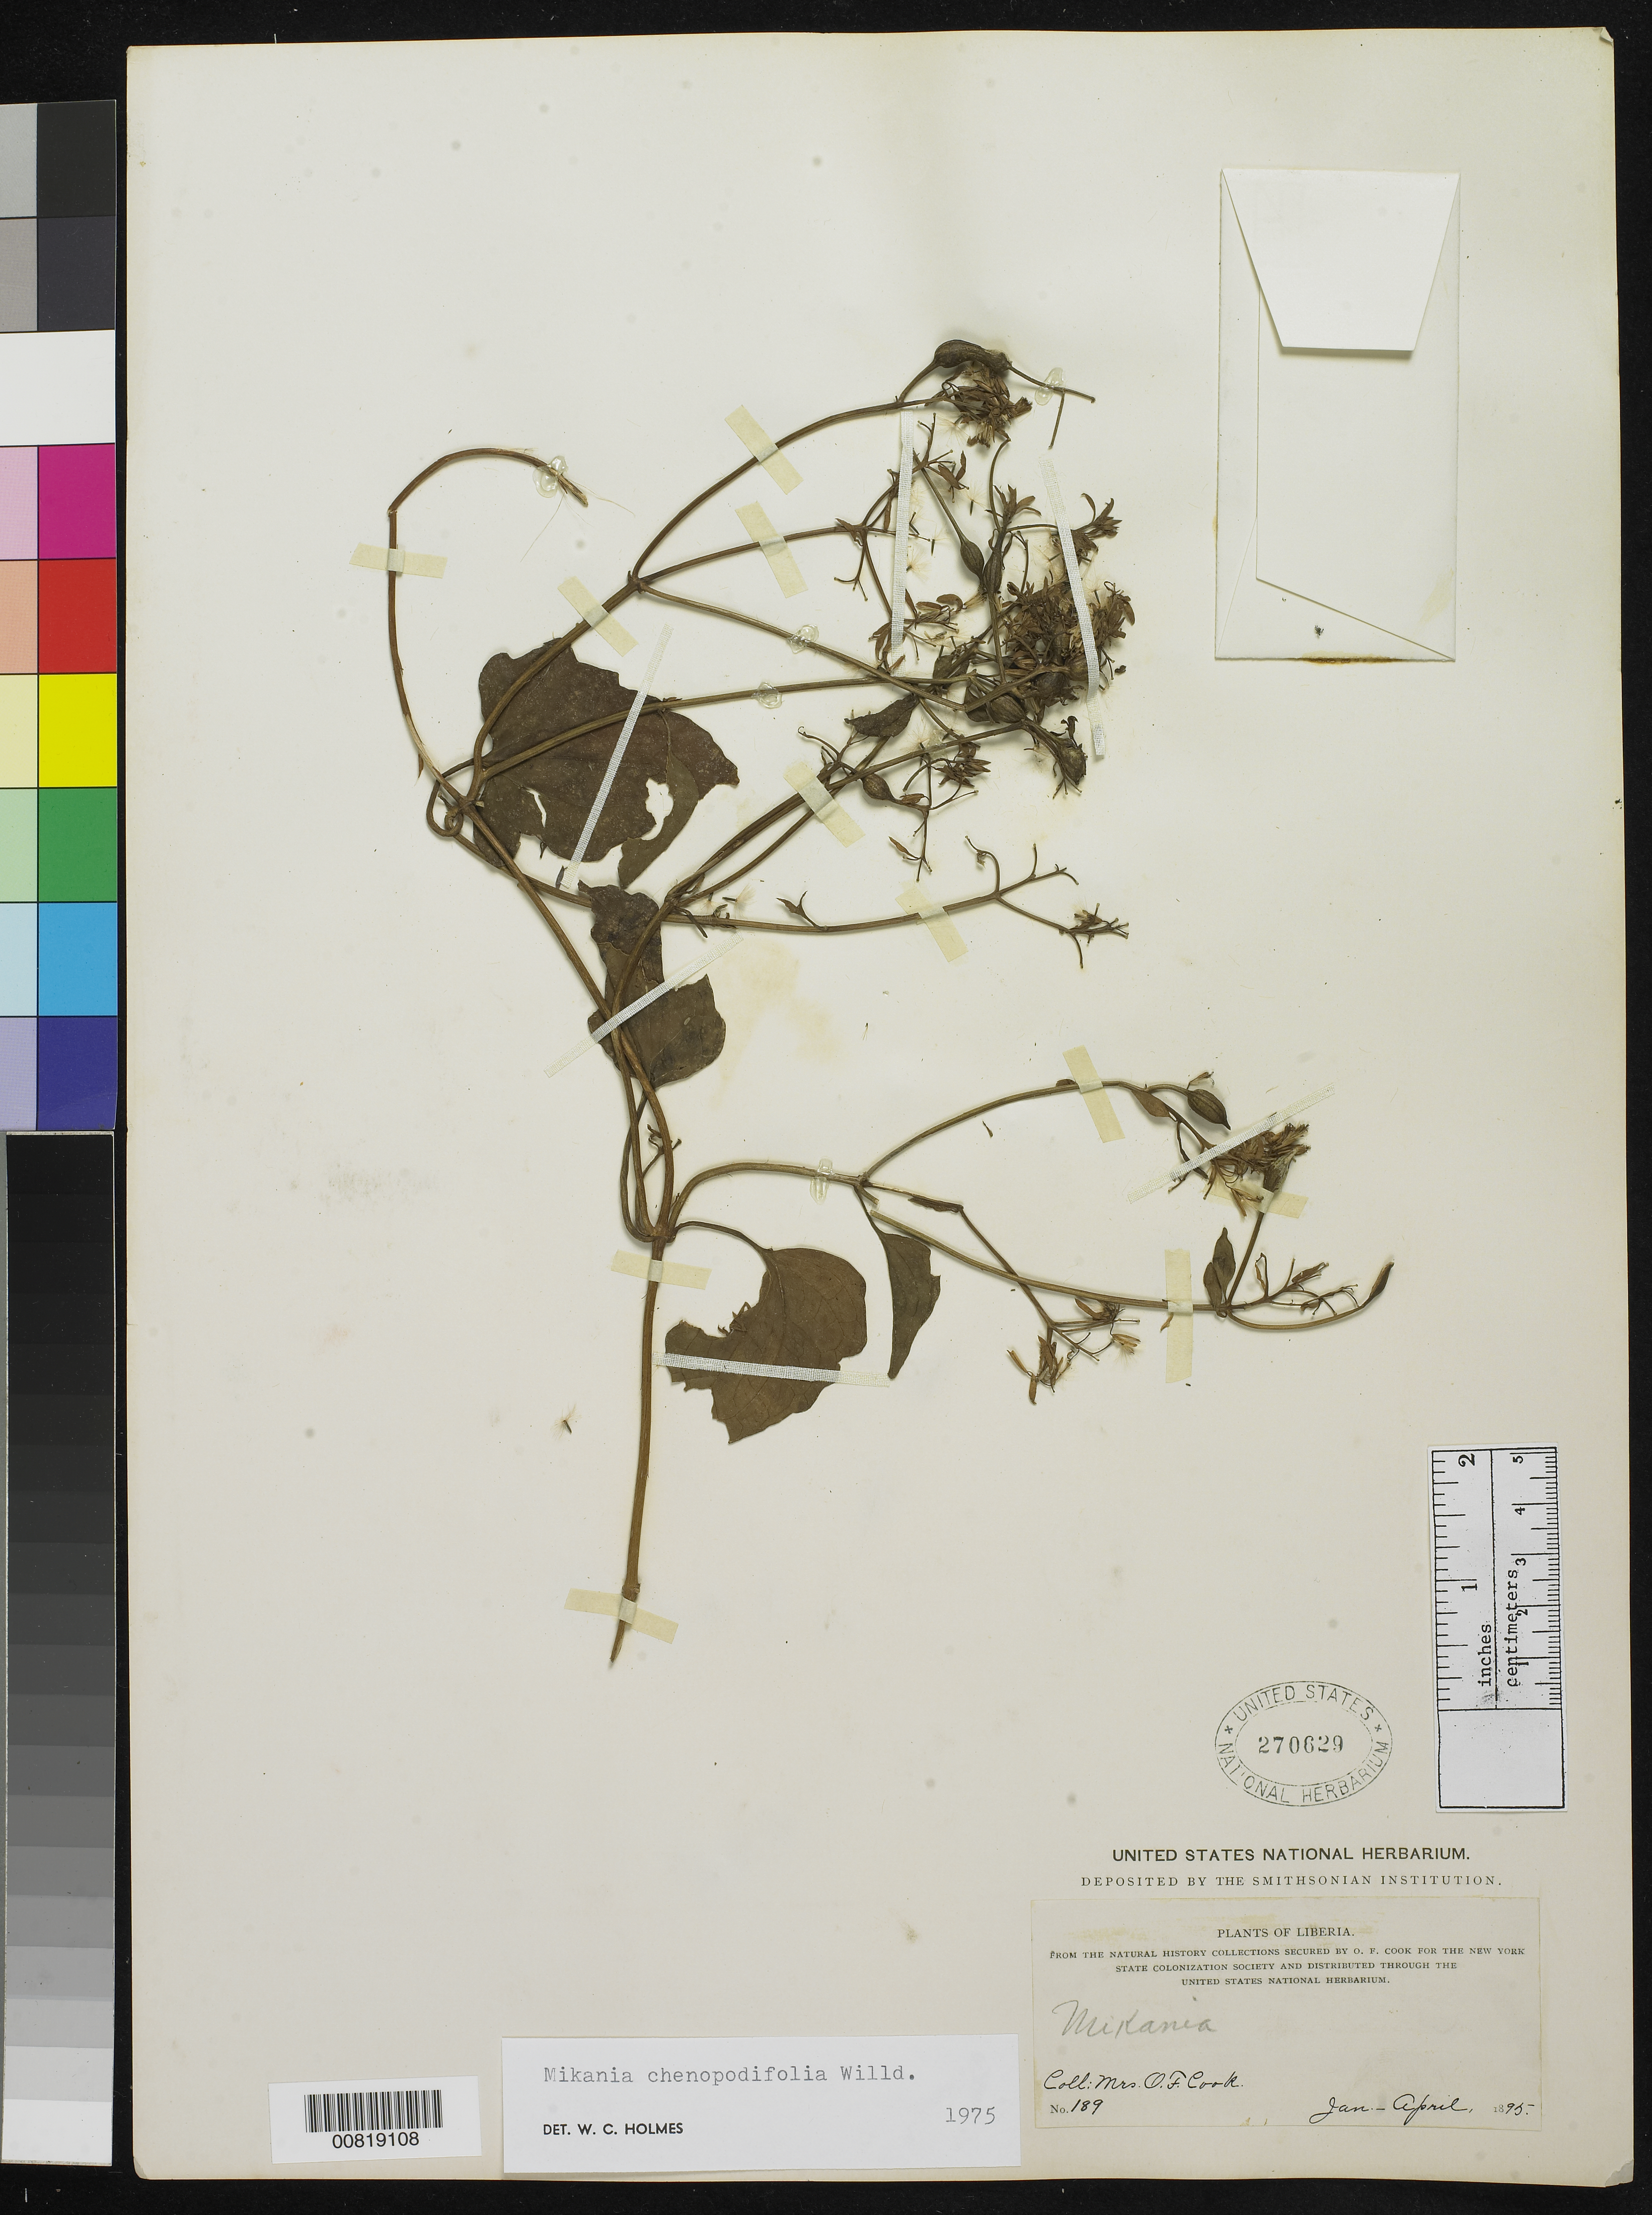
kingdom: Plantae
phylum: Tracheophyta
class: Magnoliopsida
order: Asterales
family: Asteraceae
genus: Mikania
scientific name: Mikania chenopodifolia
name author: Willd.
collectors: Alice C. Cook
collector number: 189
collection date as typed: Jan 1895 to -- Apr 1895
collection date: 1895-01/1895-04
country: Liberia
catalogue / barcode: US 270629